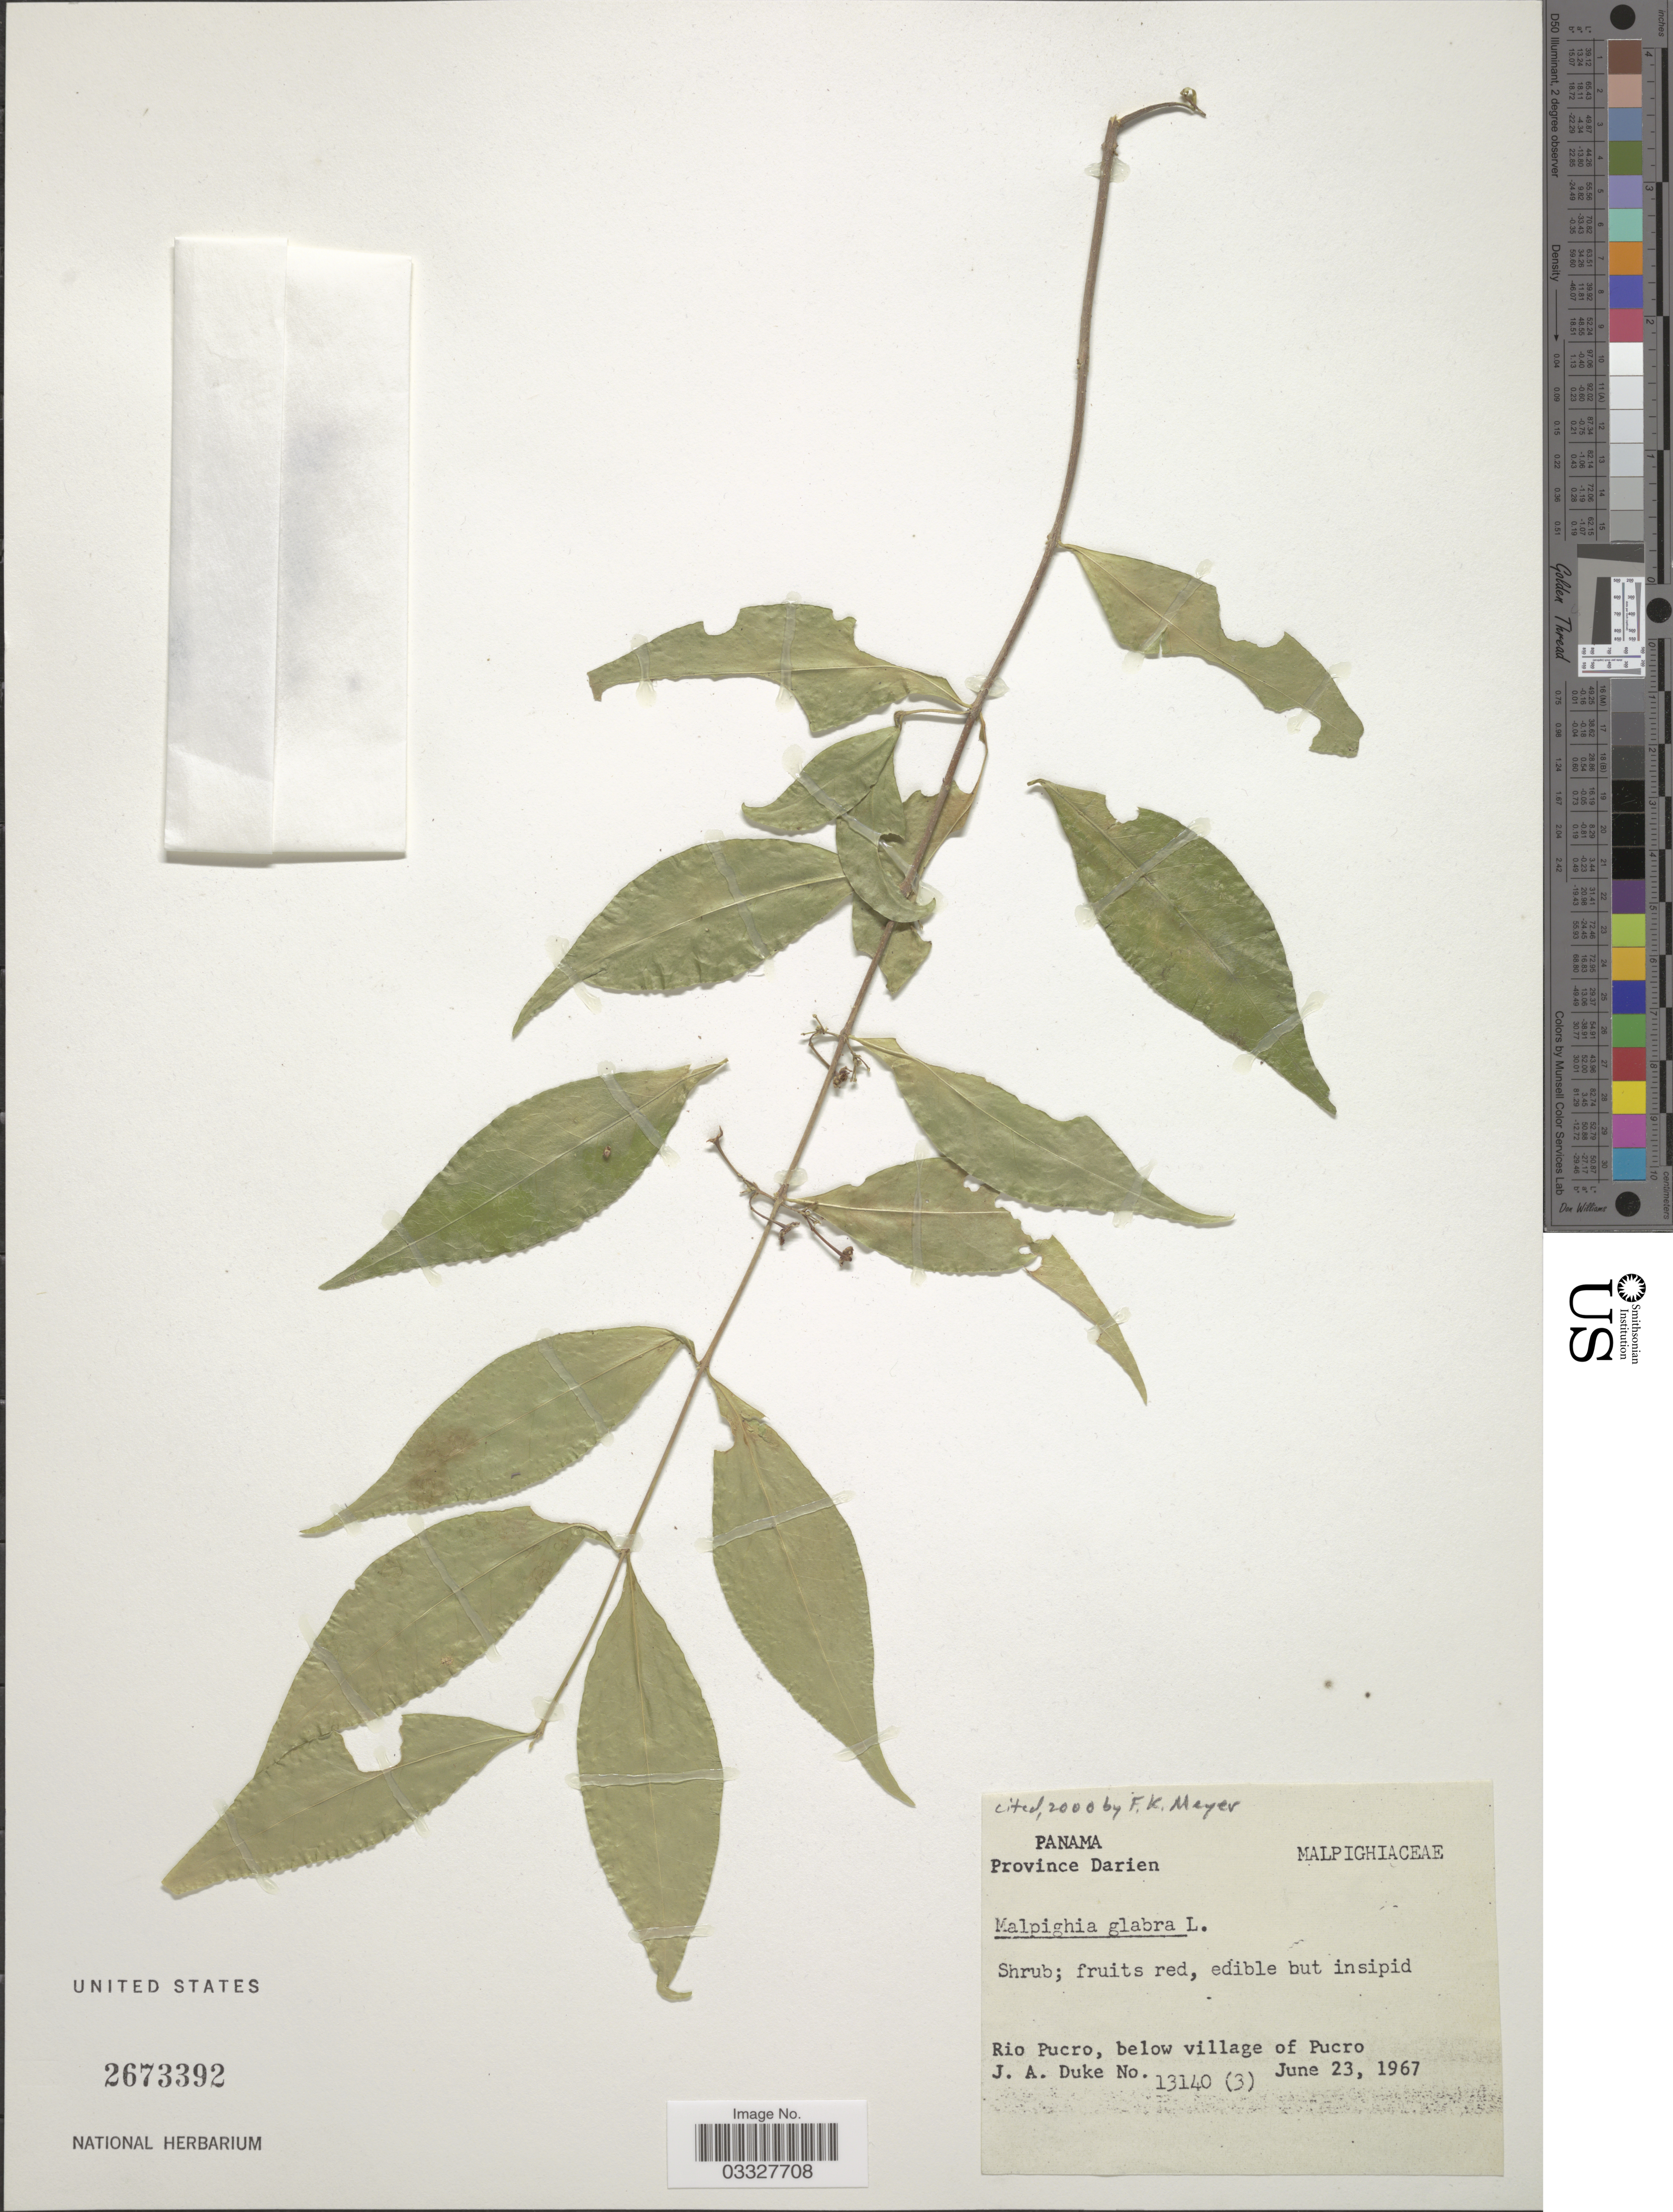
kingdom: Plantae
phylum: Tracheophyta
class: Magnoliopsida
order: Malpighiales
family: Malpighiaceae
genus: Malpighia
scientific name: Malpighia glabra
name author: L.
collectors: J. A. Duke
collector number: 13140 (3)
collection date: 1967-06-23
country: Panama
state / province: Darién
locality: Rio Pucro, below village of Pucro.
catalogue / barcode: US 2673392